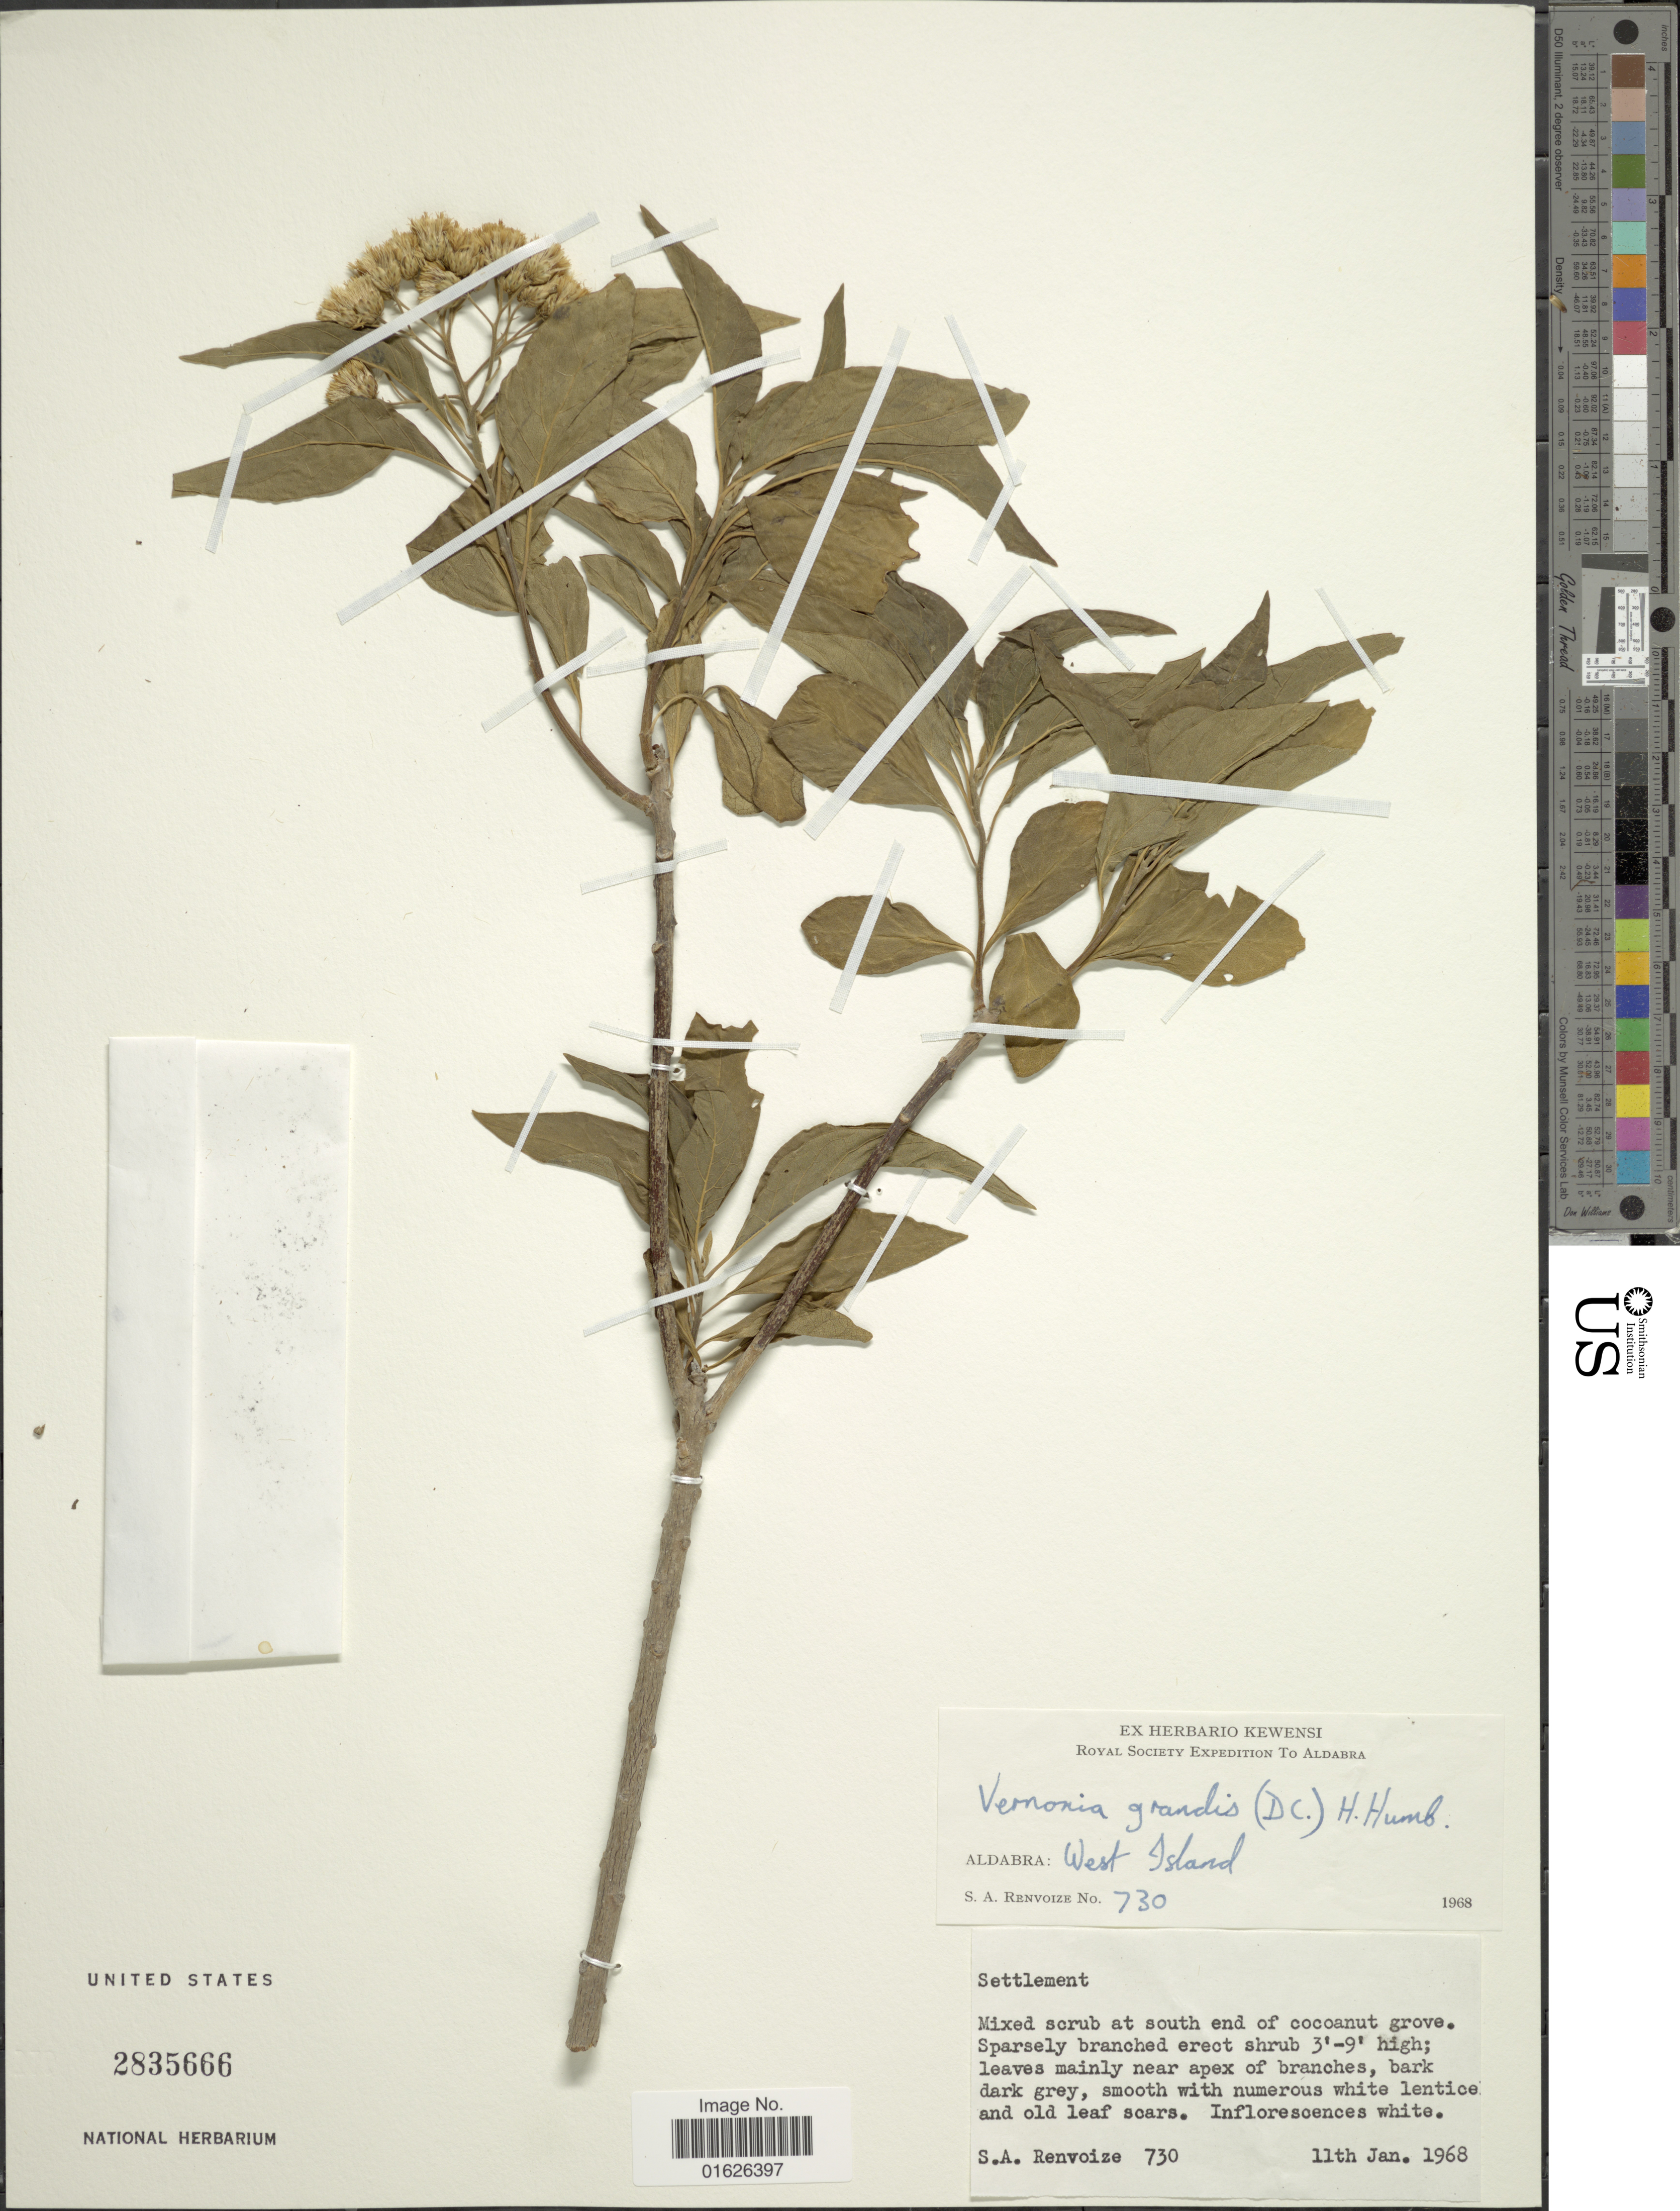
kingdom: Plantae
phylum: Tracheophyta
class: Magnoliopsida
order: Asterales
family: Asteraceae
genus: Gymnanthemum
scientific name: Gymnanthemum coloratum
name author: (Willd.) H. Rob. & B. Kahn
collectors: S. A. Renvoize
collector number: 730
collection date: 1968-01-11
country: Seychelles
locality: Aldabra, West Island, Mixed scrub at south end of Cocoanut grove.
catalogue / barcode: US 2835666